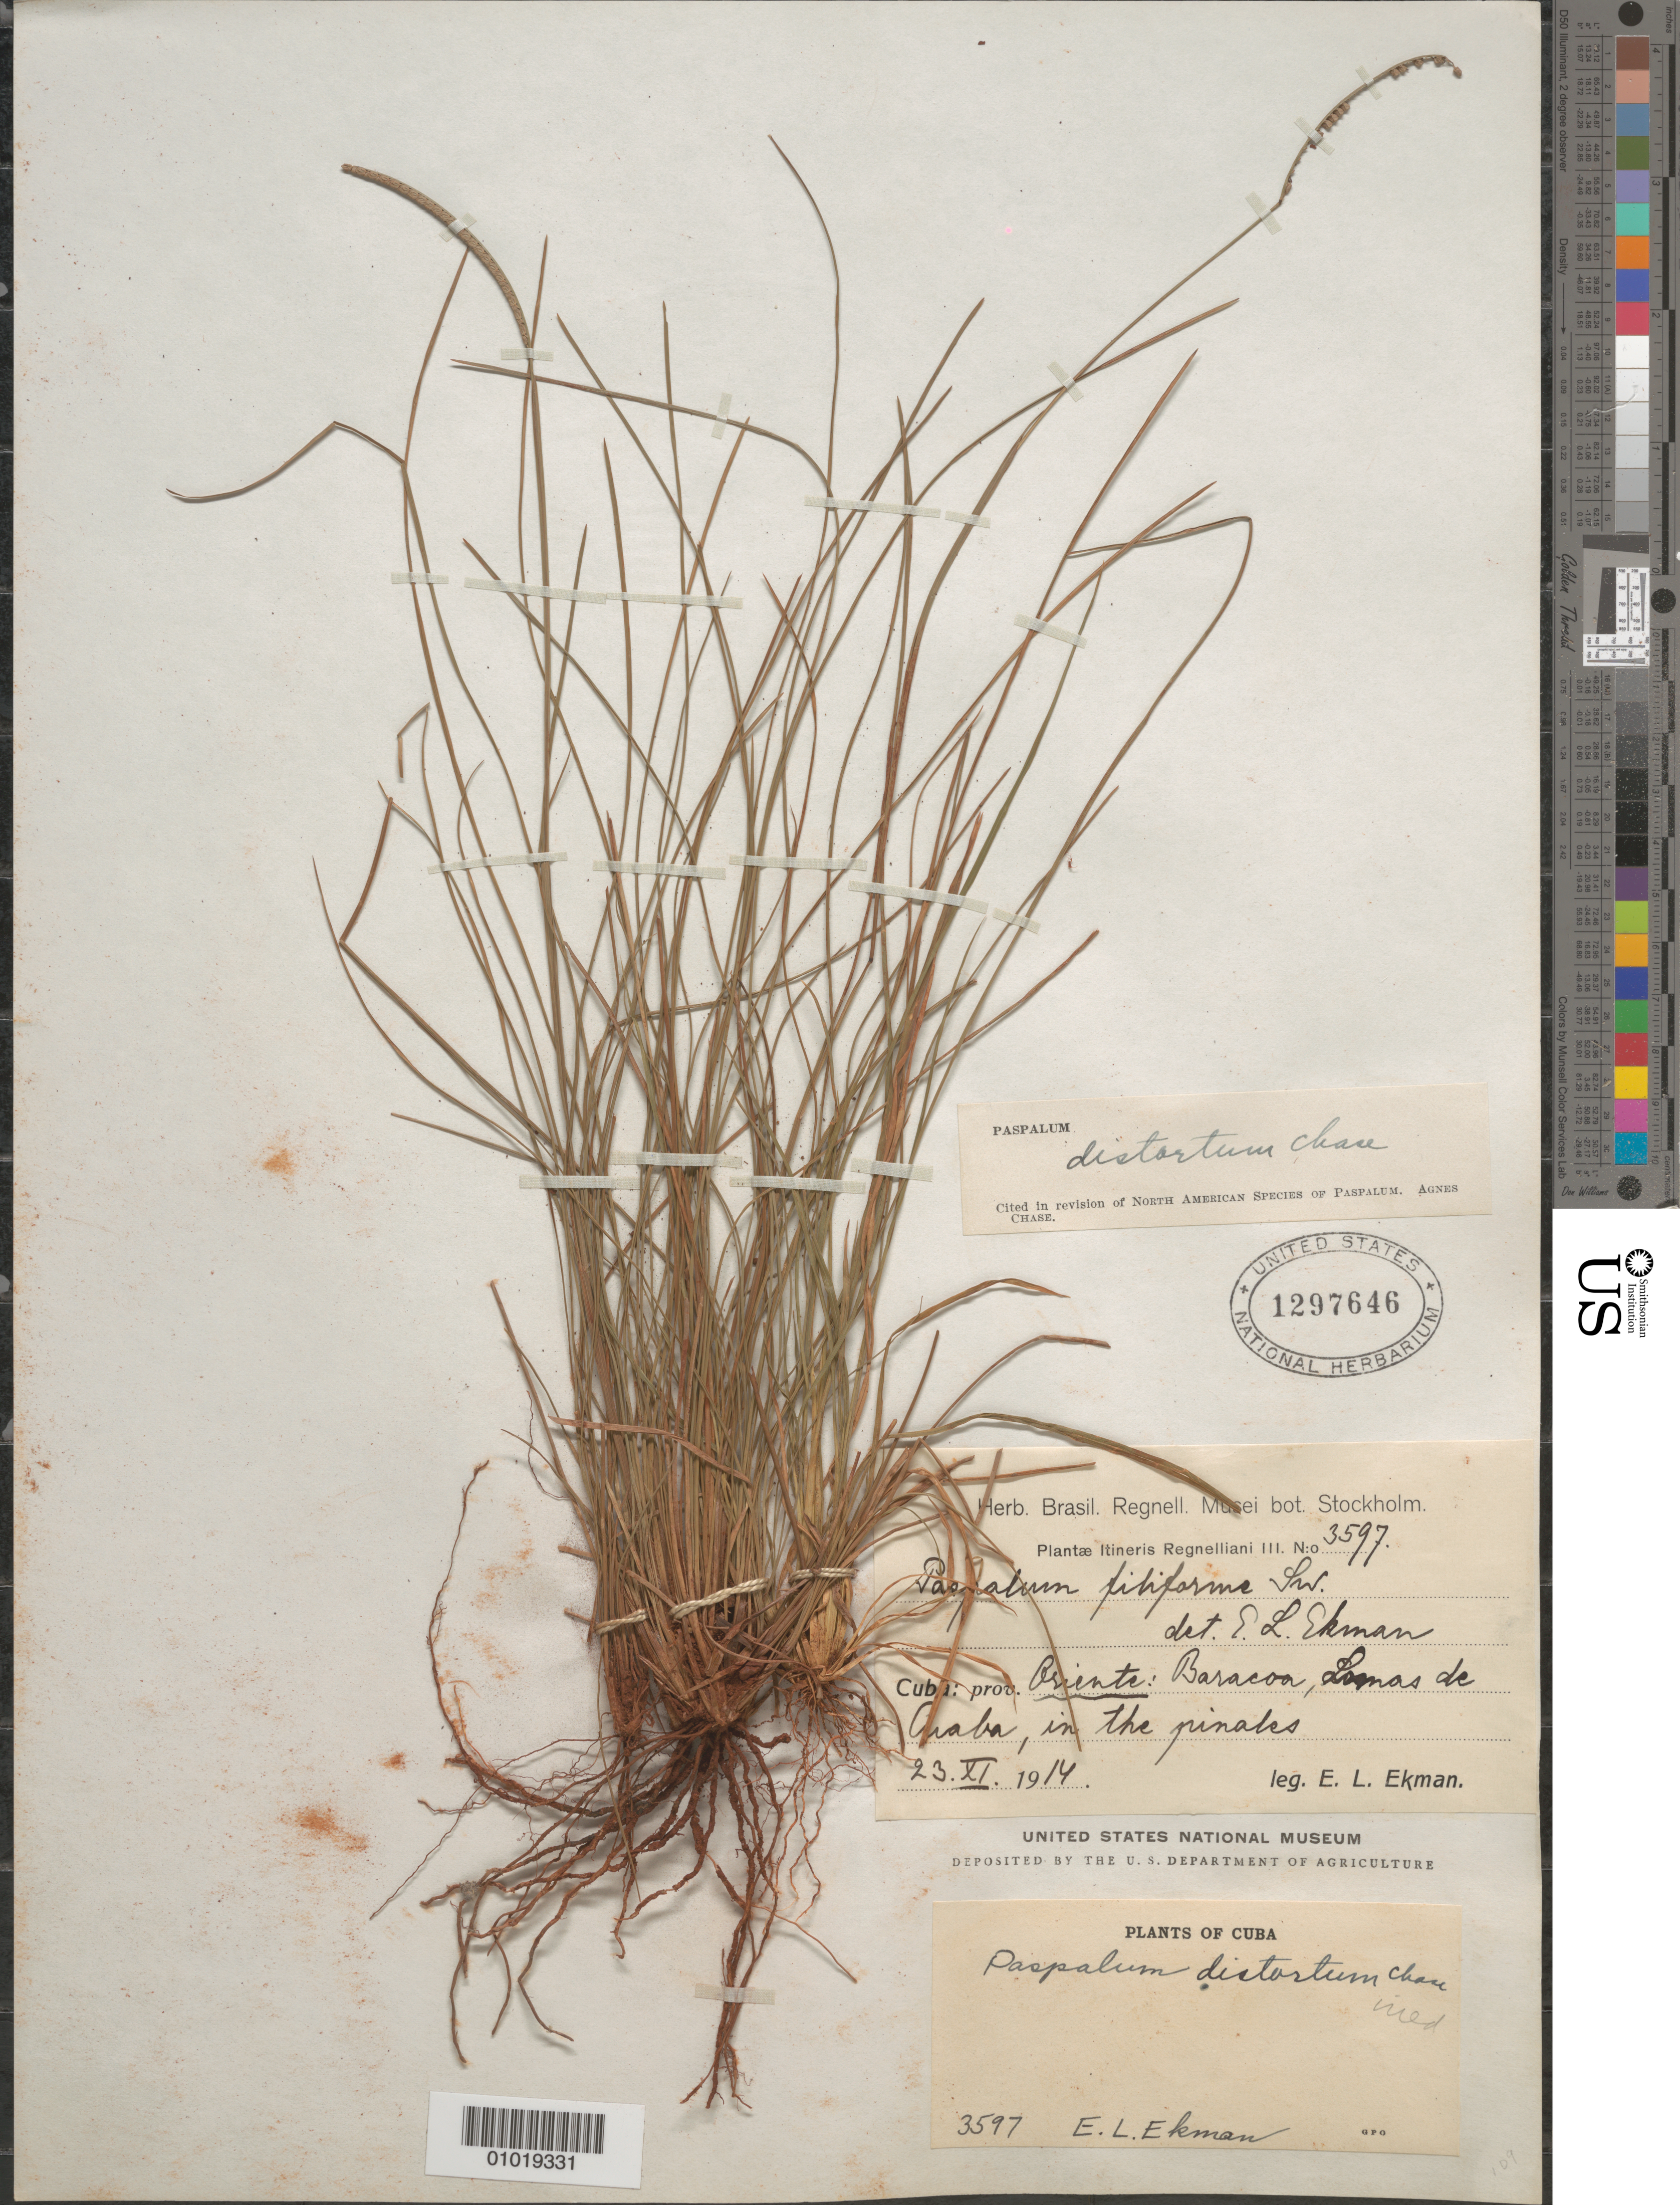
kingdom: Plantae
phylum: Tracheophyta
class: Liliopsida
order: Poales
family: Poaceae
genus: Paspalum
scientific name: Paspalum distortum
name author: Chase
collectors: E. L. Ekman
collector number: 3597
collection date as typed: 23 Nov 1914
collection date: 1914-11-23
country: Cuba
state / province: Guantánamo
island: Cuba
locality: Baracoa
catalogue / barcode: US 1297646